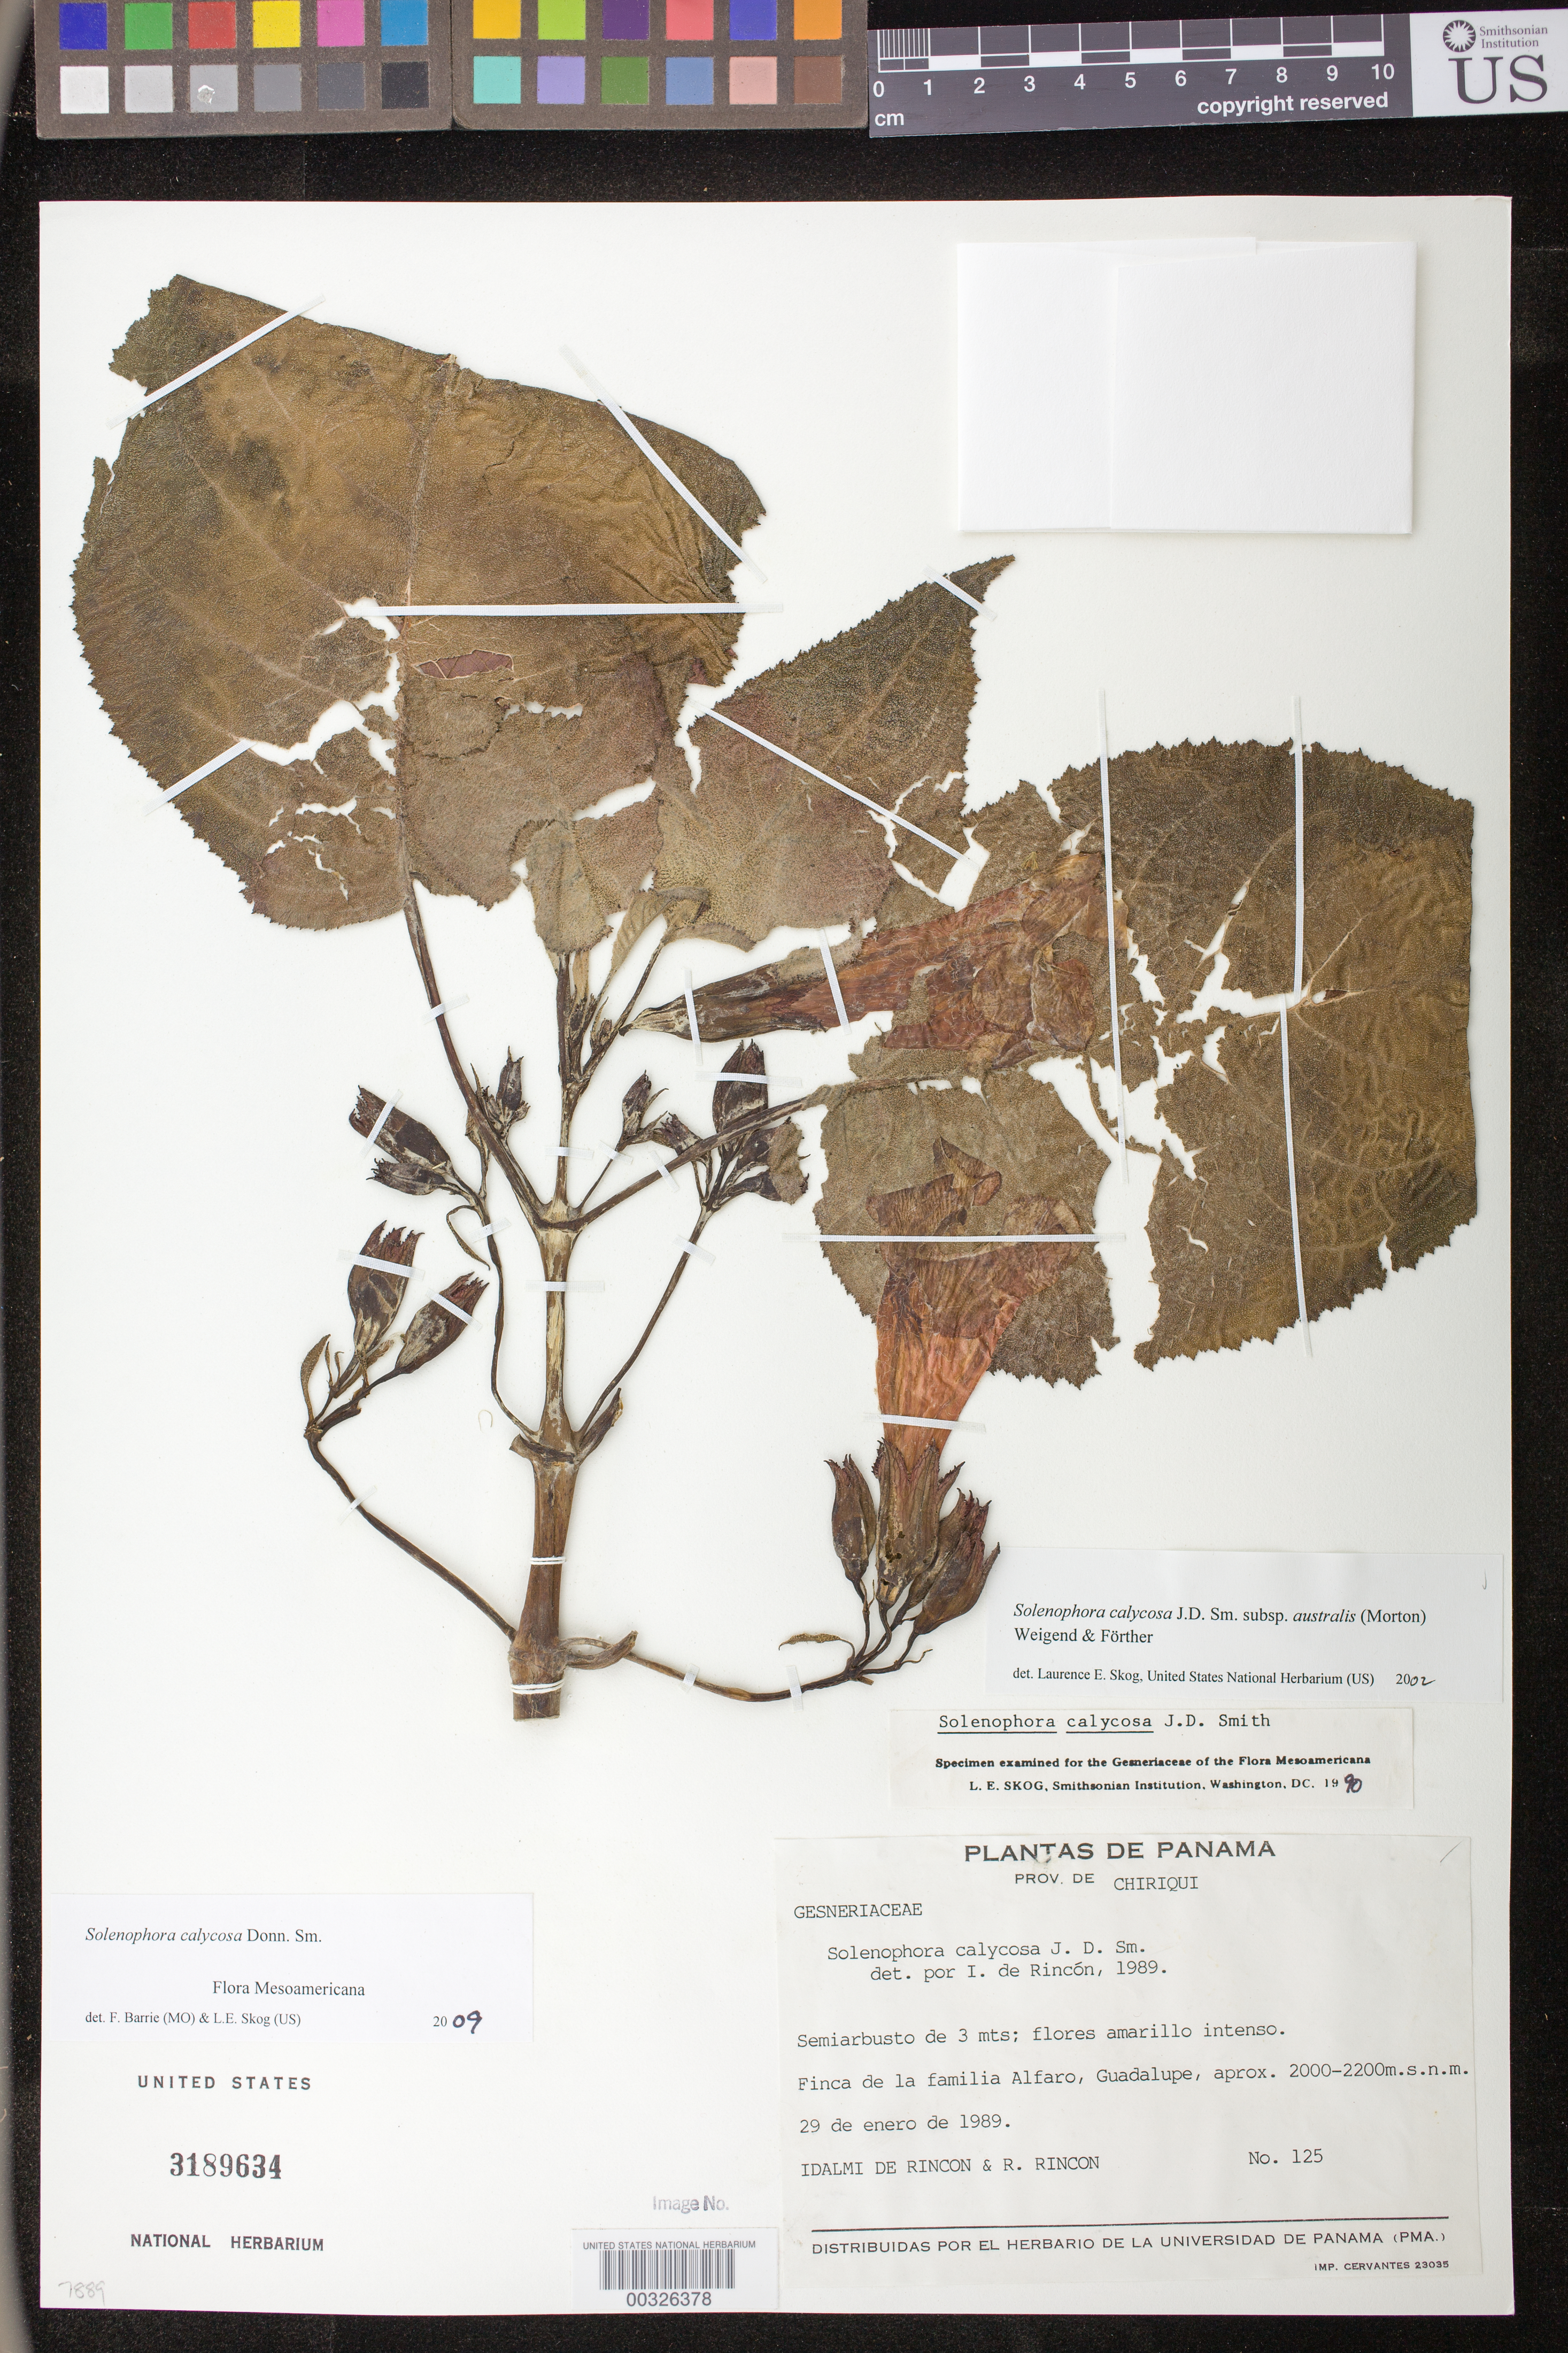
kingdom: Plantae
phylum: Tracheophyta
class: Magnoliopsida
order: Lamiales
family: Gesneriaceae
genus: Solenophora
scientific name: Solenophora calycosa subsp. australis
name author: (C.V. Morton) Weigend & Förther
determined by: Skog, Laurence E.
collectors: I. Rincon & R. Rincon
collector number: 125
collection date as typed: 29 Jan 1989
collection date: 1989-01-29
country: Panama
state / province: Chiriquí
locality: Finca de La familia Alfaro, Guadalupe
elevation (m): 2000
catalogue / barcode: US 3189634